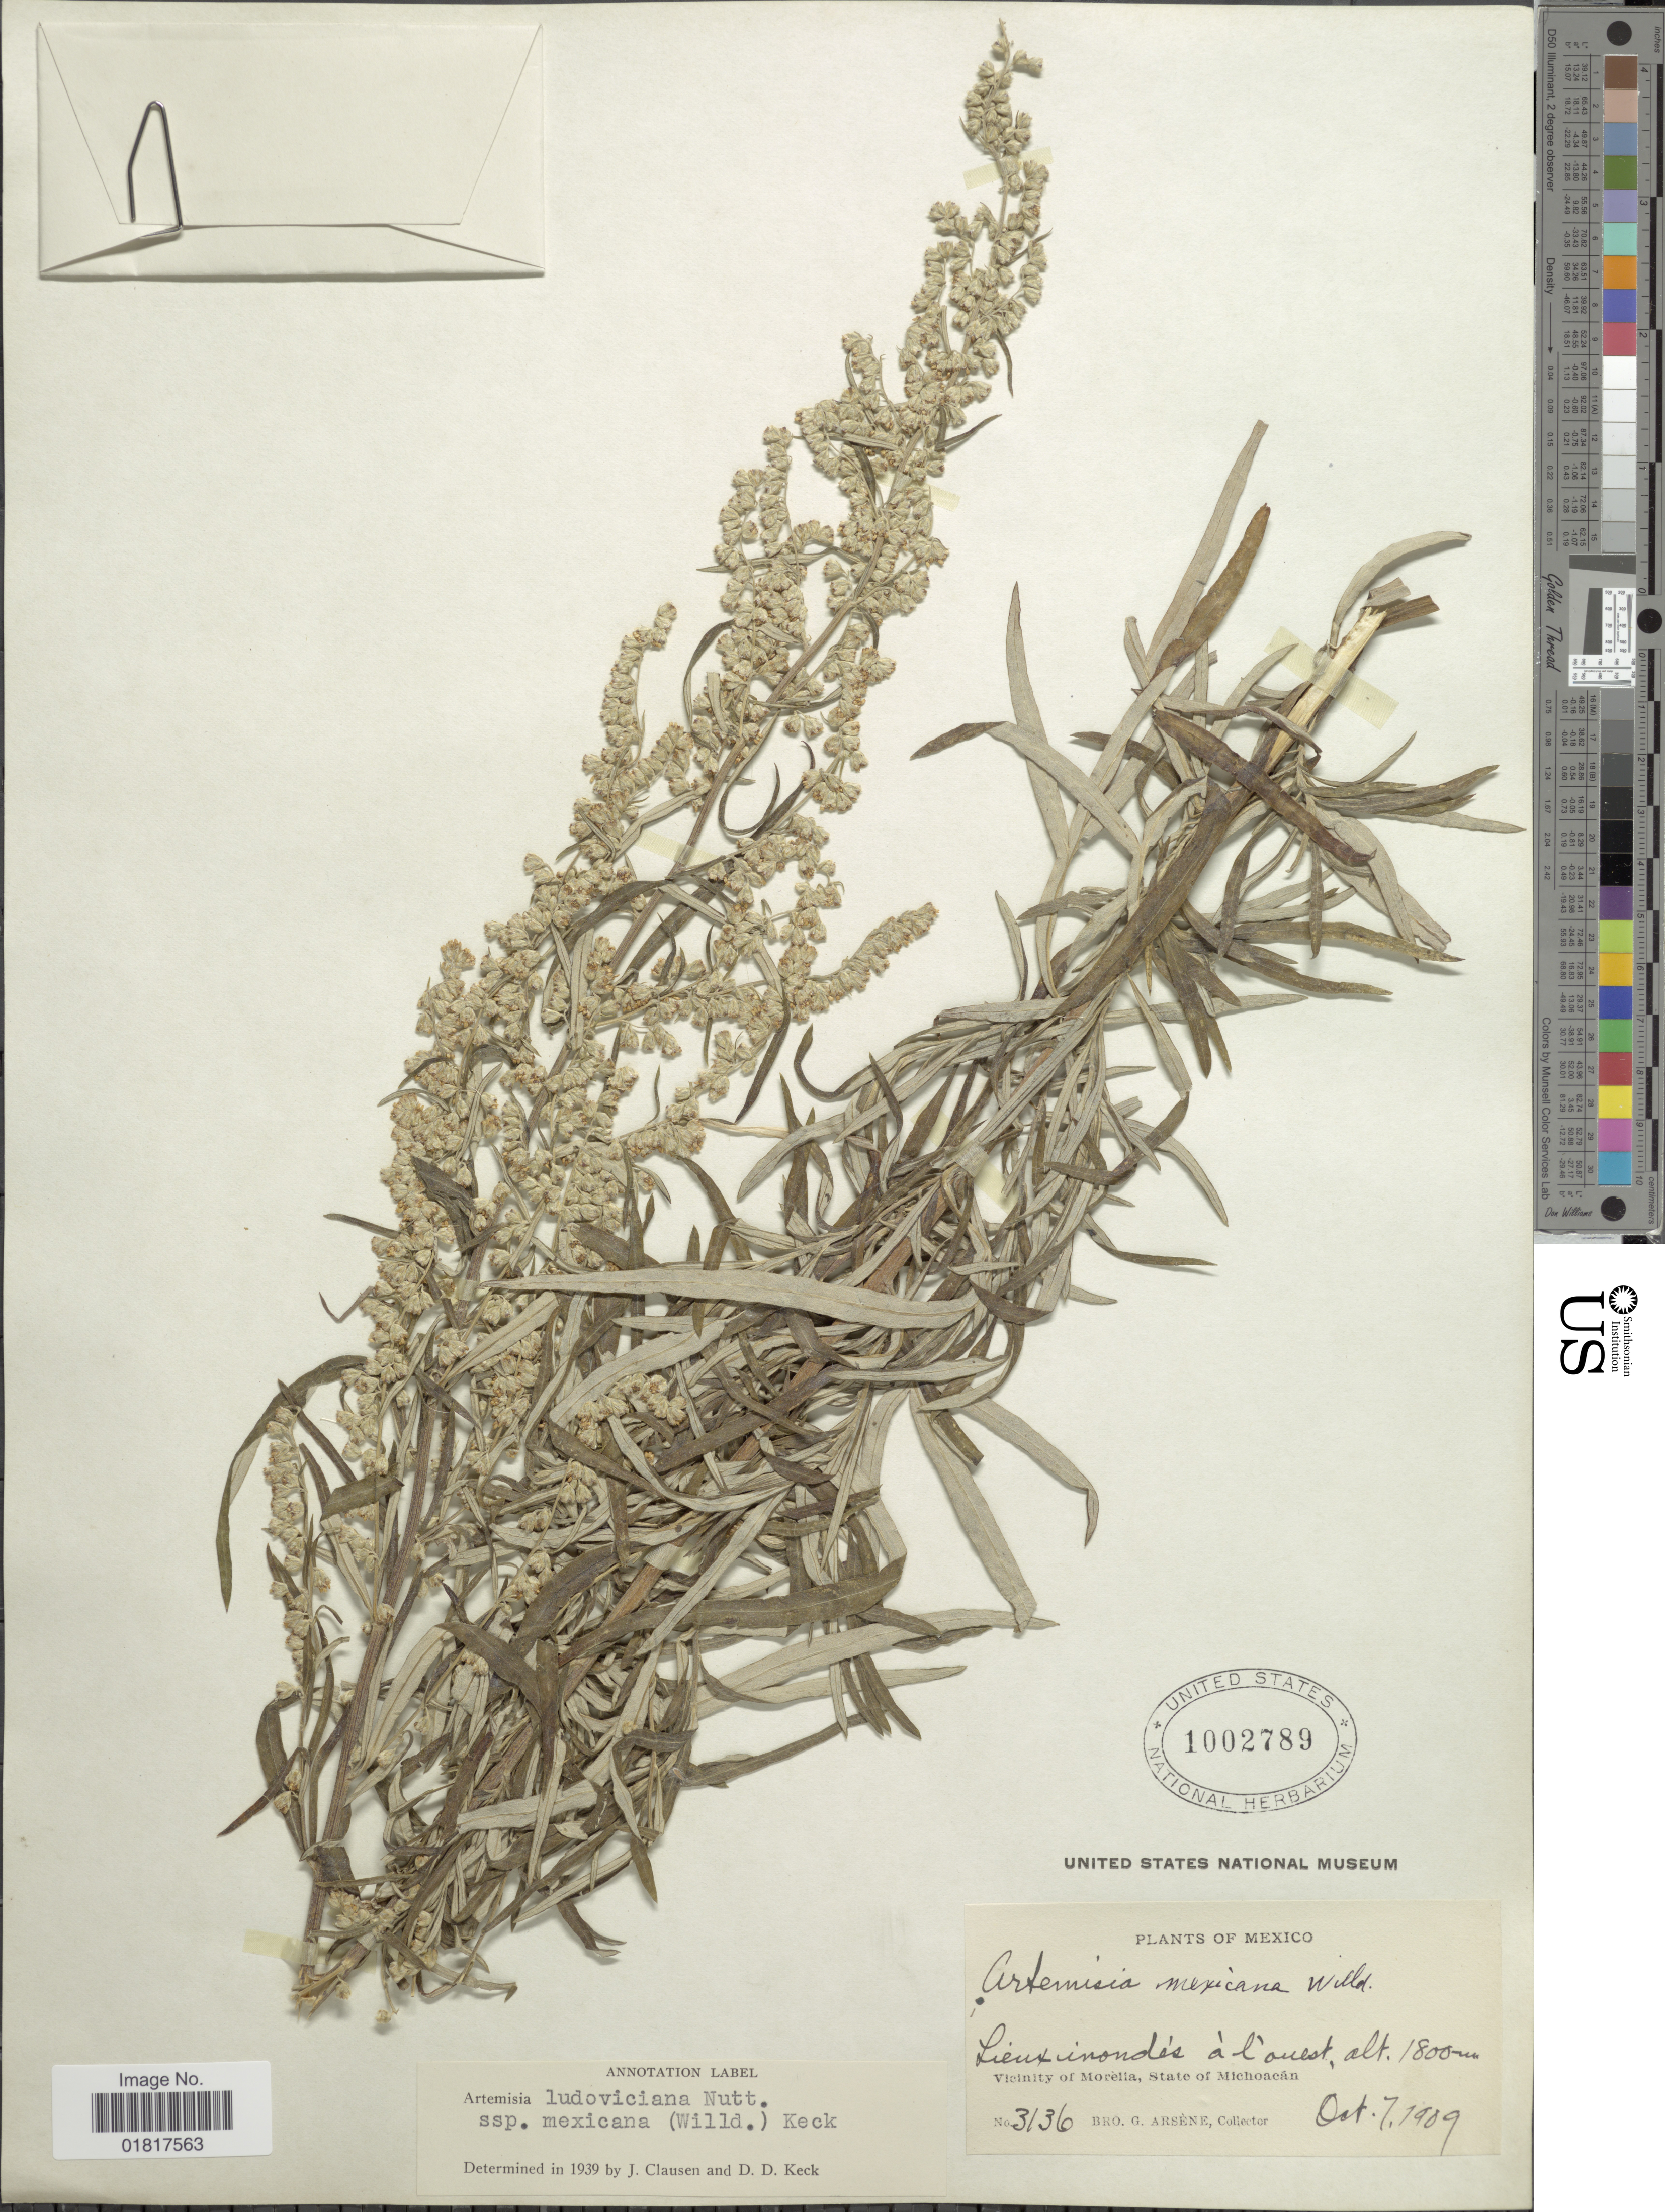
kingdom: Plantae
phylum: Tracheophyta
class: Magnoliopsida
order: Asterales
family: Asteraceae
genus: Artemisia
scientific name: Artemisia ludoviciana subsp. mexicana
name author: (Willd. ex Spreng.) D.D. Keck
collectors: Bro. G. Arsène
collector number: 3136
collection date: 1909-10-07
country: Mexico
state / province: Michoacán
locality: Lieux inondés á l'ouest, Vicinity of Morelia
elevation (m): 1800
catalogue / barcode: US 1002789